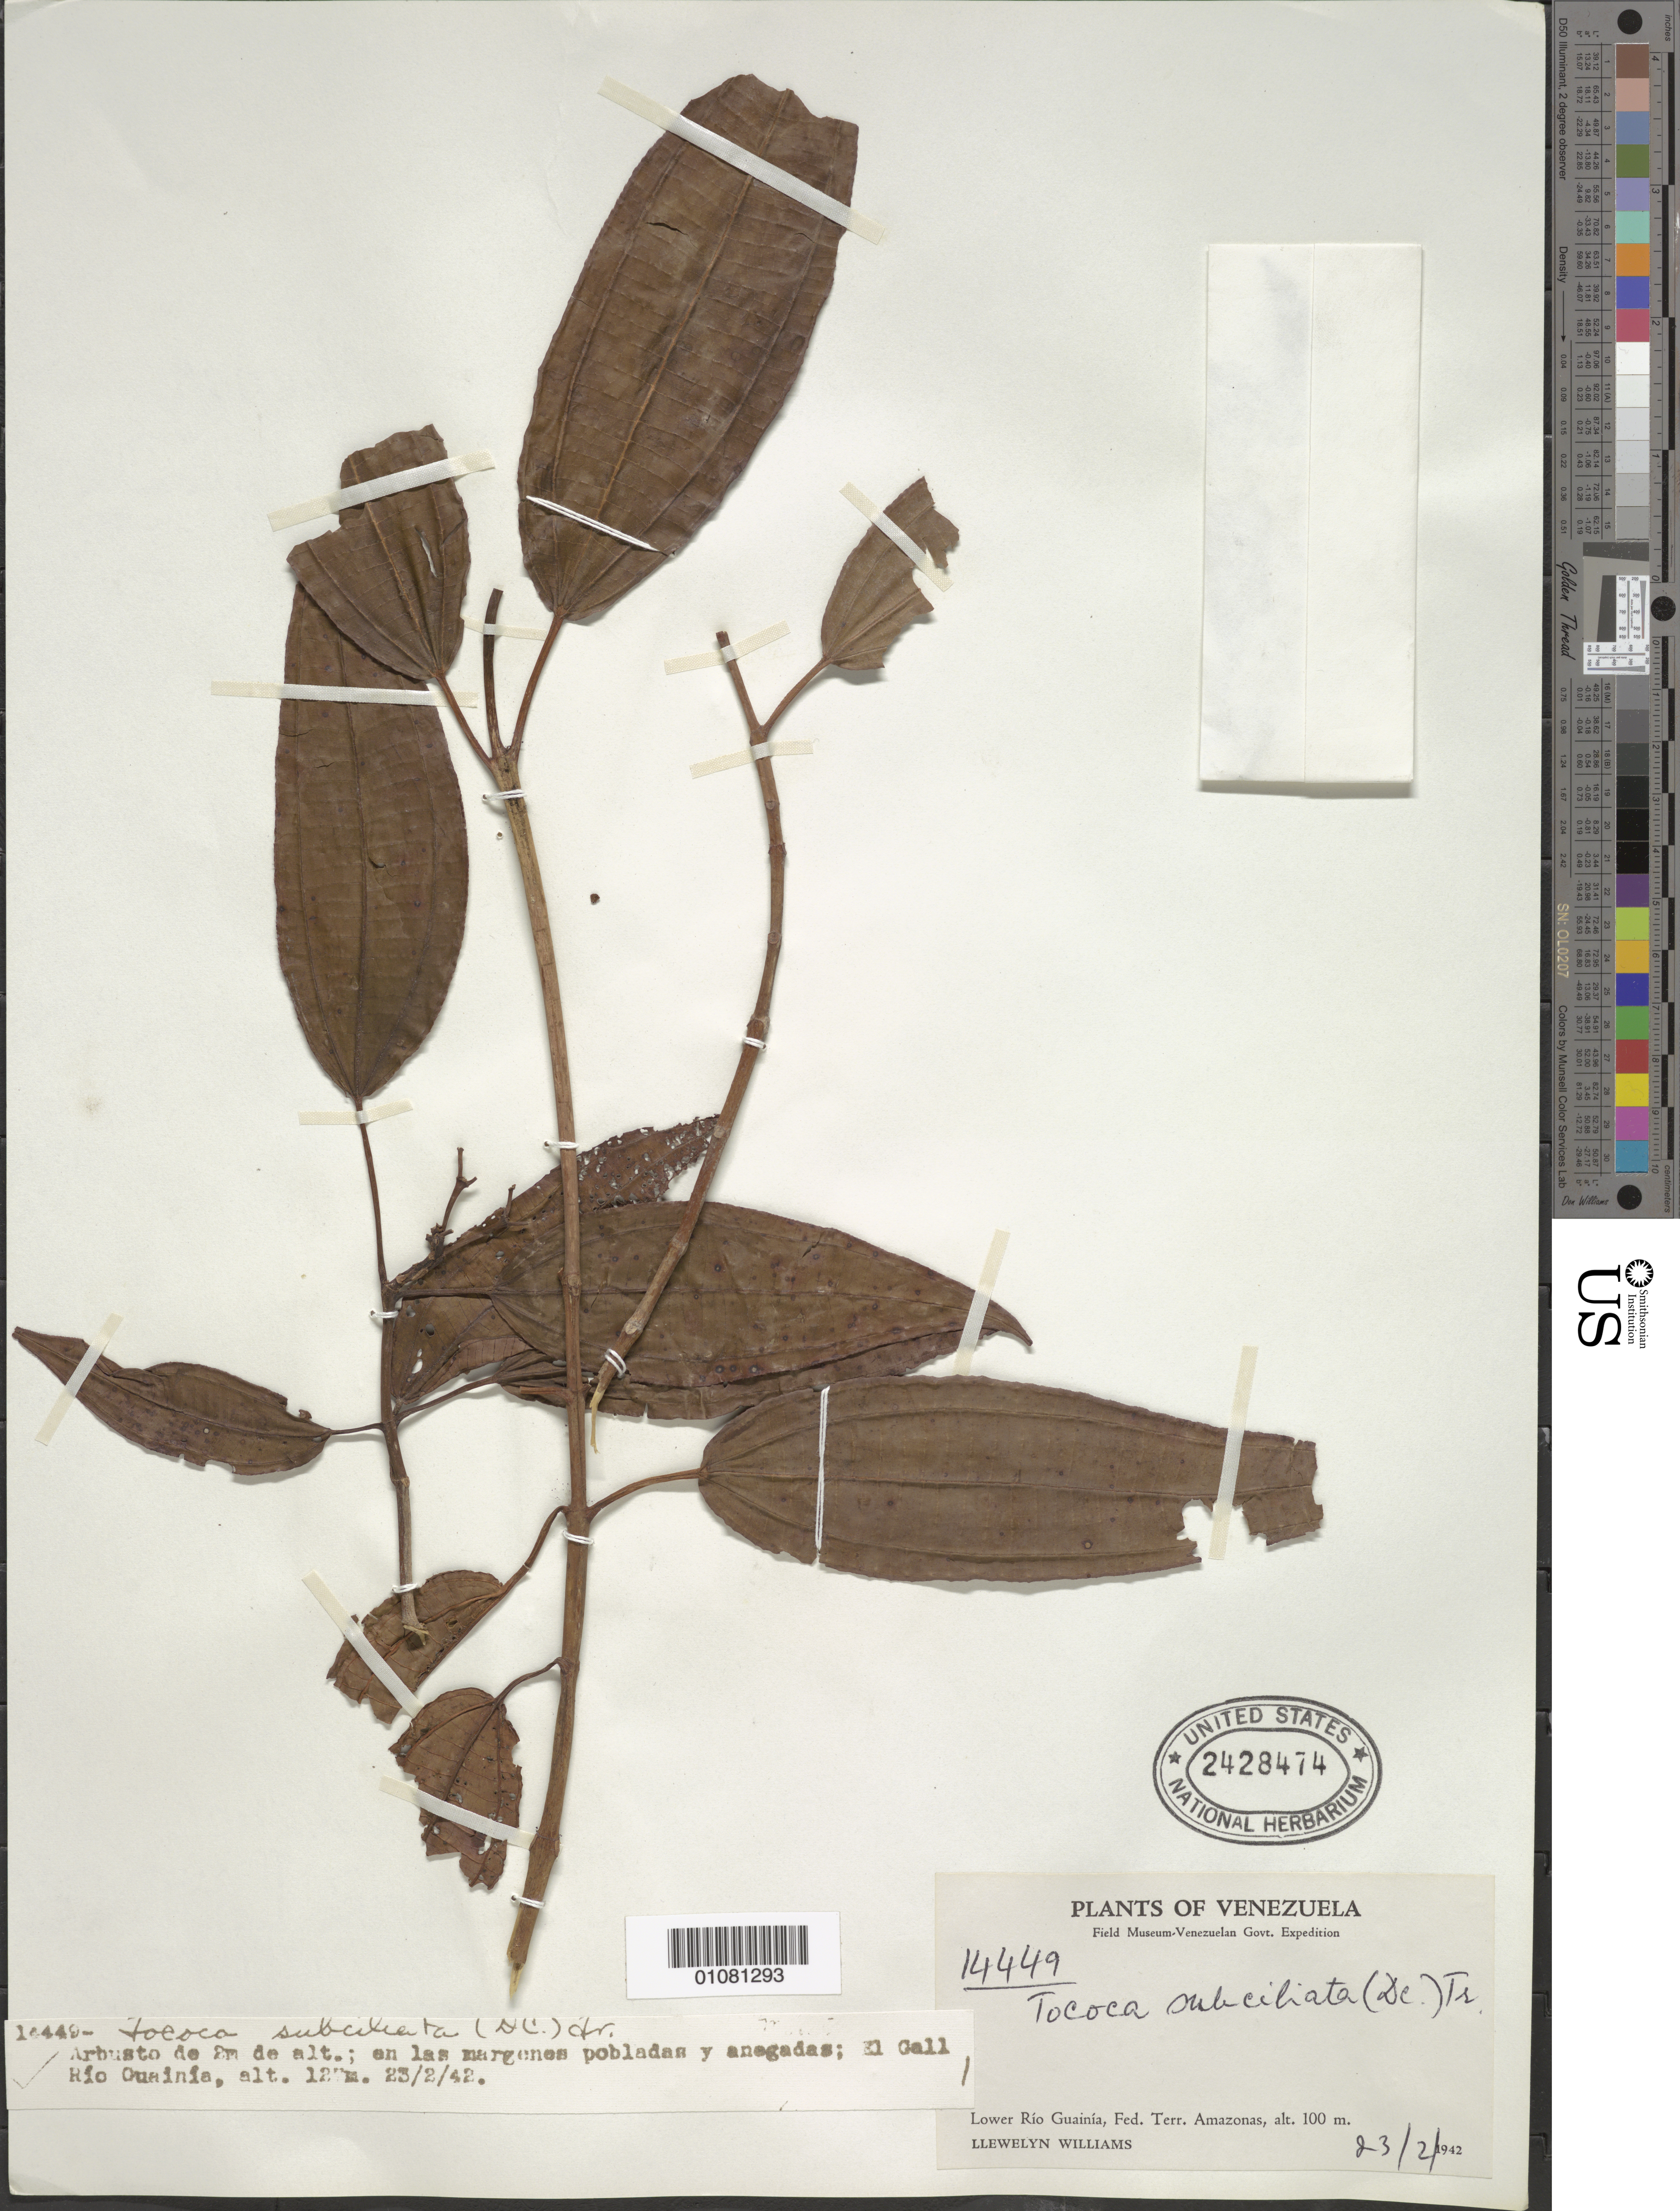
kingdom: Plantae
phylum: Tracheophyta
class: Magnoliopsida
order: Myrtales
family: Melastomataceae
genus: Tococa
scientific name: Tococa lasiostyla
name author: Cogn.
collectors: Ll. Williams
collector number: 14449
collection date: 1942-02-23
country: Venezuela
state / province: Amazonas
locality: Lower Río Guainía, Fed. Terr. Amazonas. El Gail Río Guainía.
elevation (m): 100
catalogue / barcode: US 2428474